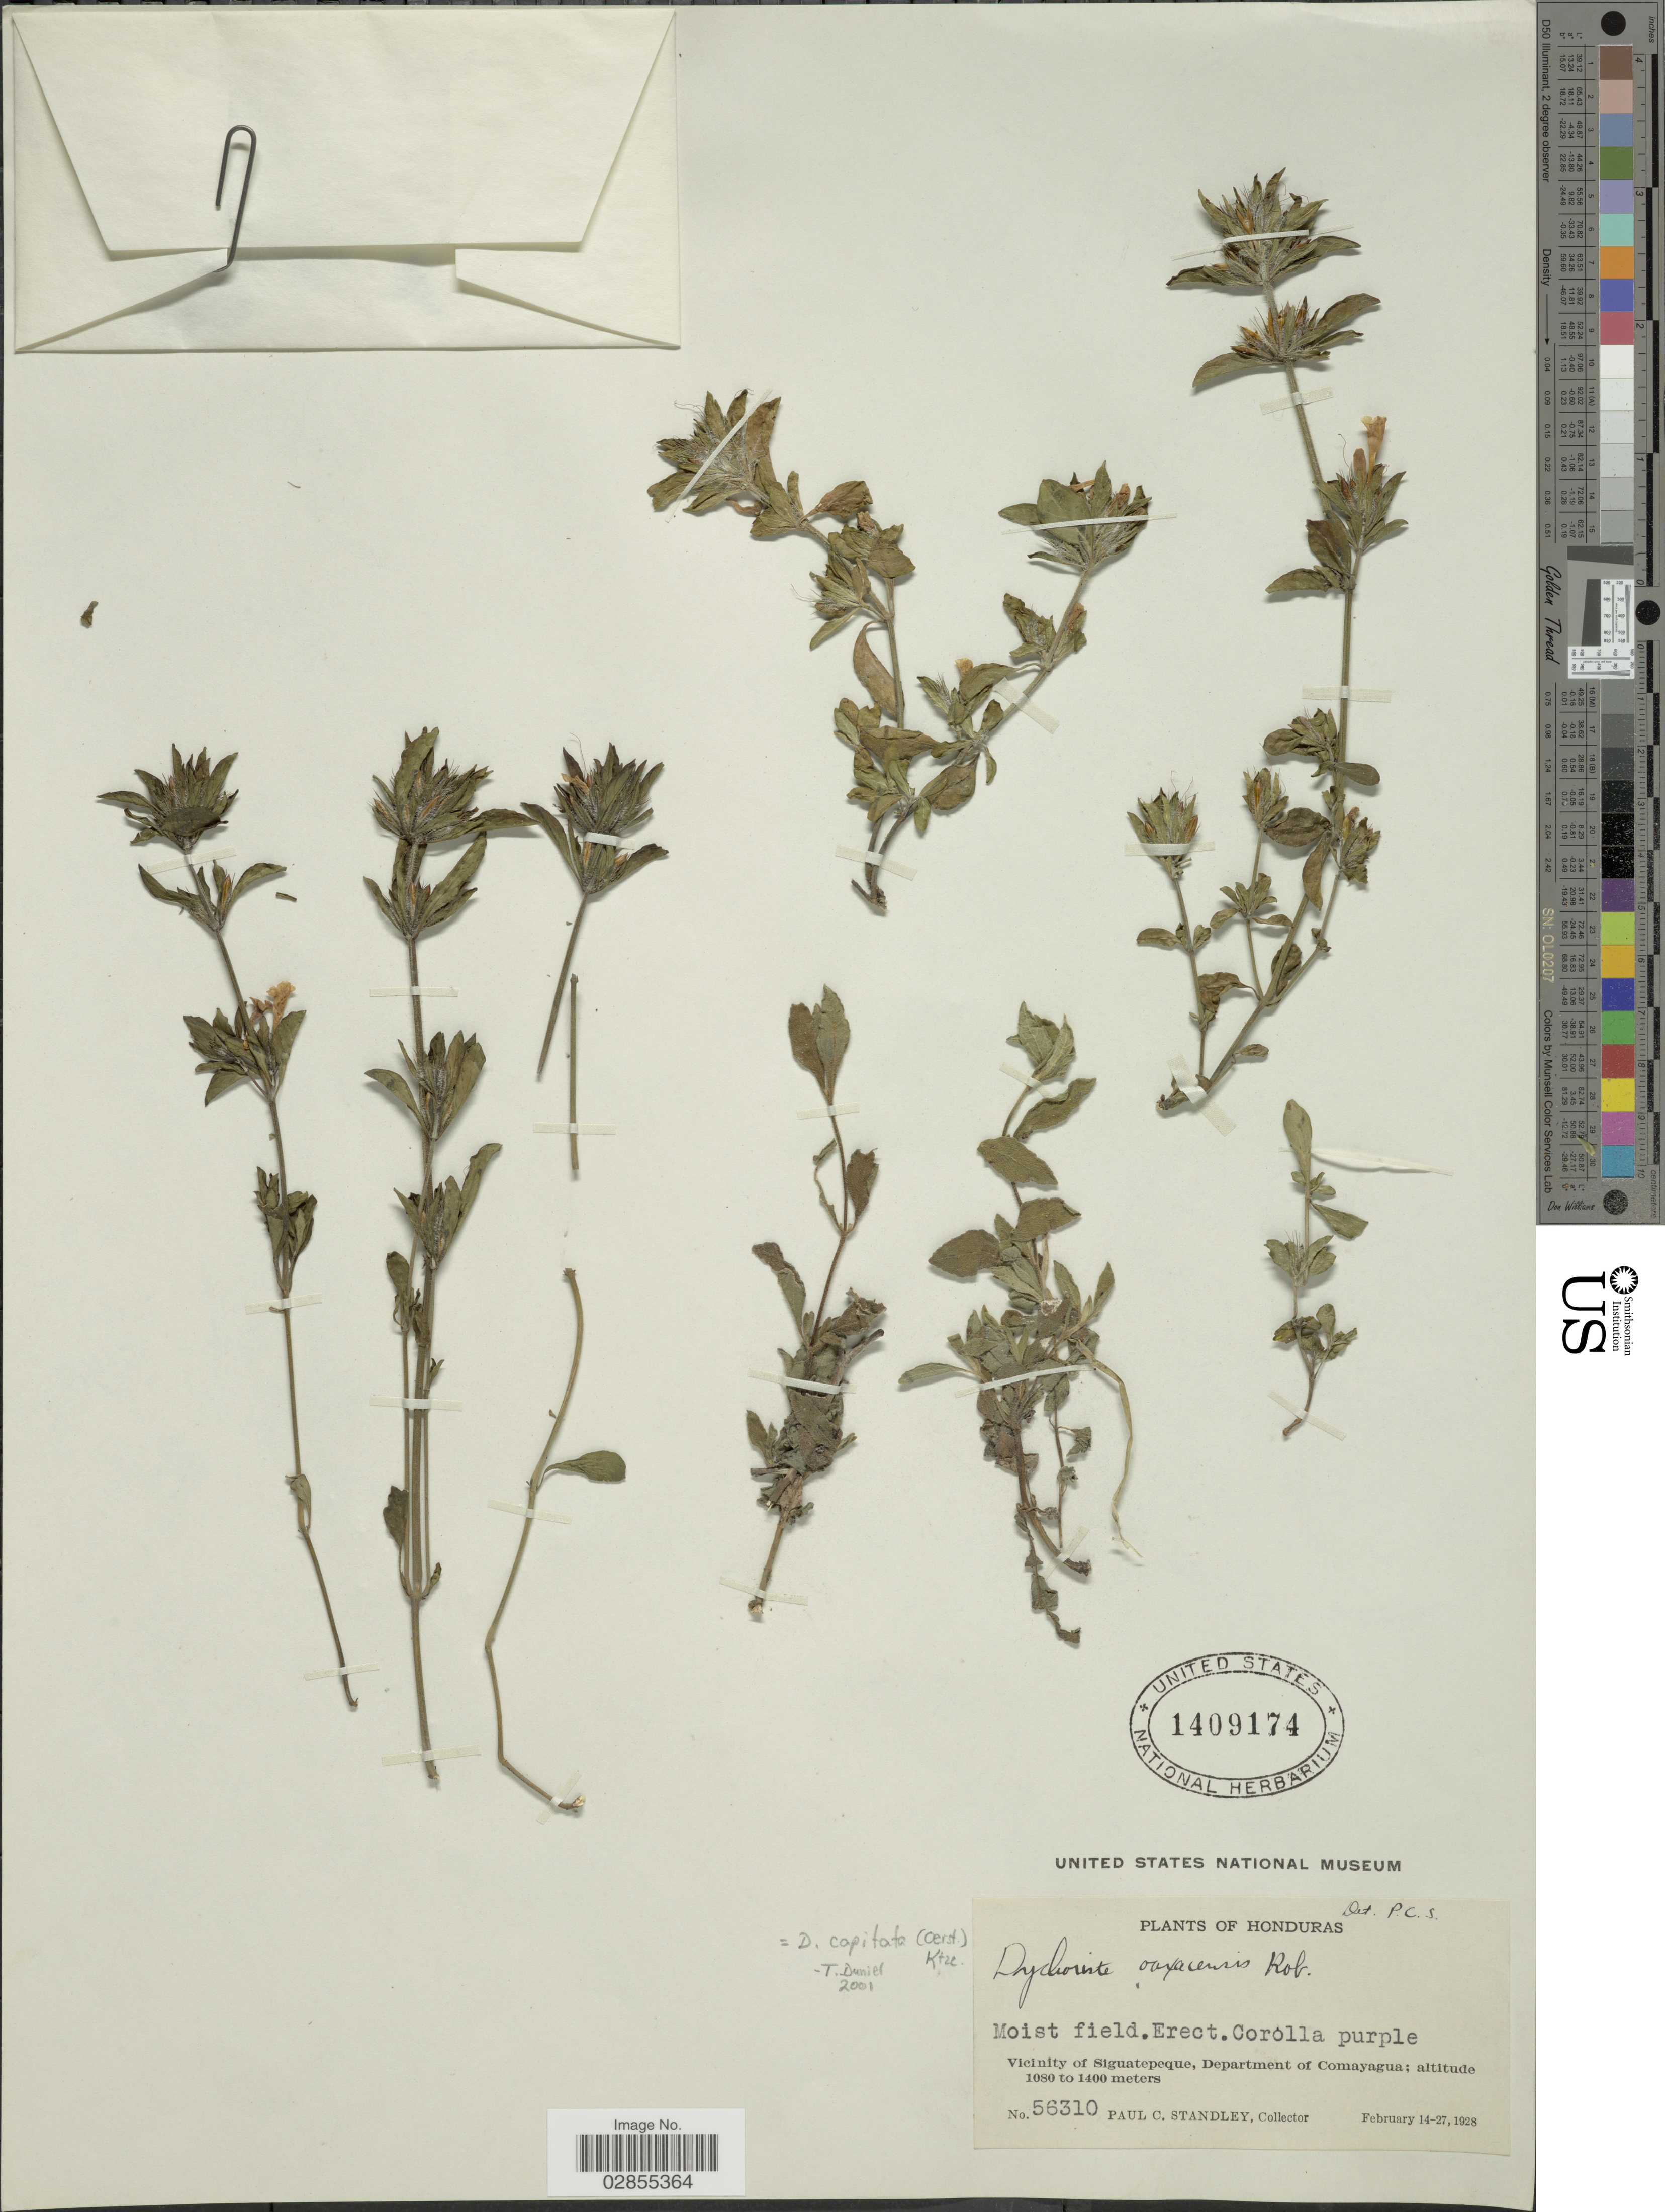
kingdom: Plantae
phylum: Tracheophyta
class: Magnoliopsida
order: Lamiales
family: Acanthaceae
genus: Dyschoriste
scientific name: Dyschoriste capitata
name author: (Oerst.) Kuntze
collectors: P. C. Standley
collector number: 56310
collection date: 1928-02-14/1928-02-27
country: Honduras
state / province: Comayagua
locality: Vicinity of Siguatepeque, Department of Comayagua.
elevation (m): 1080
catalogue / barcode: US 1409174